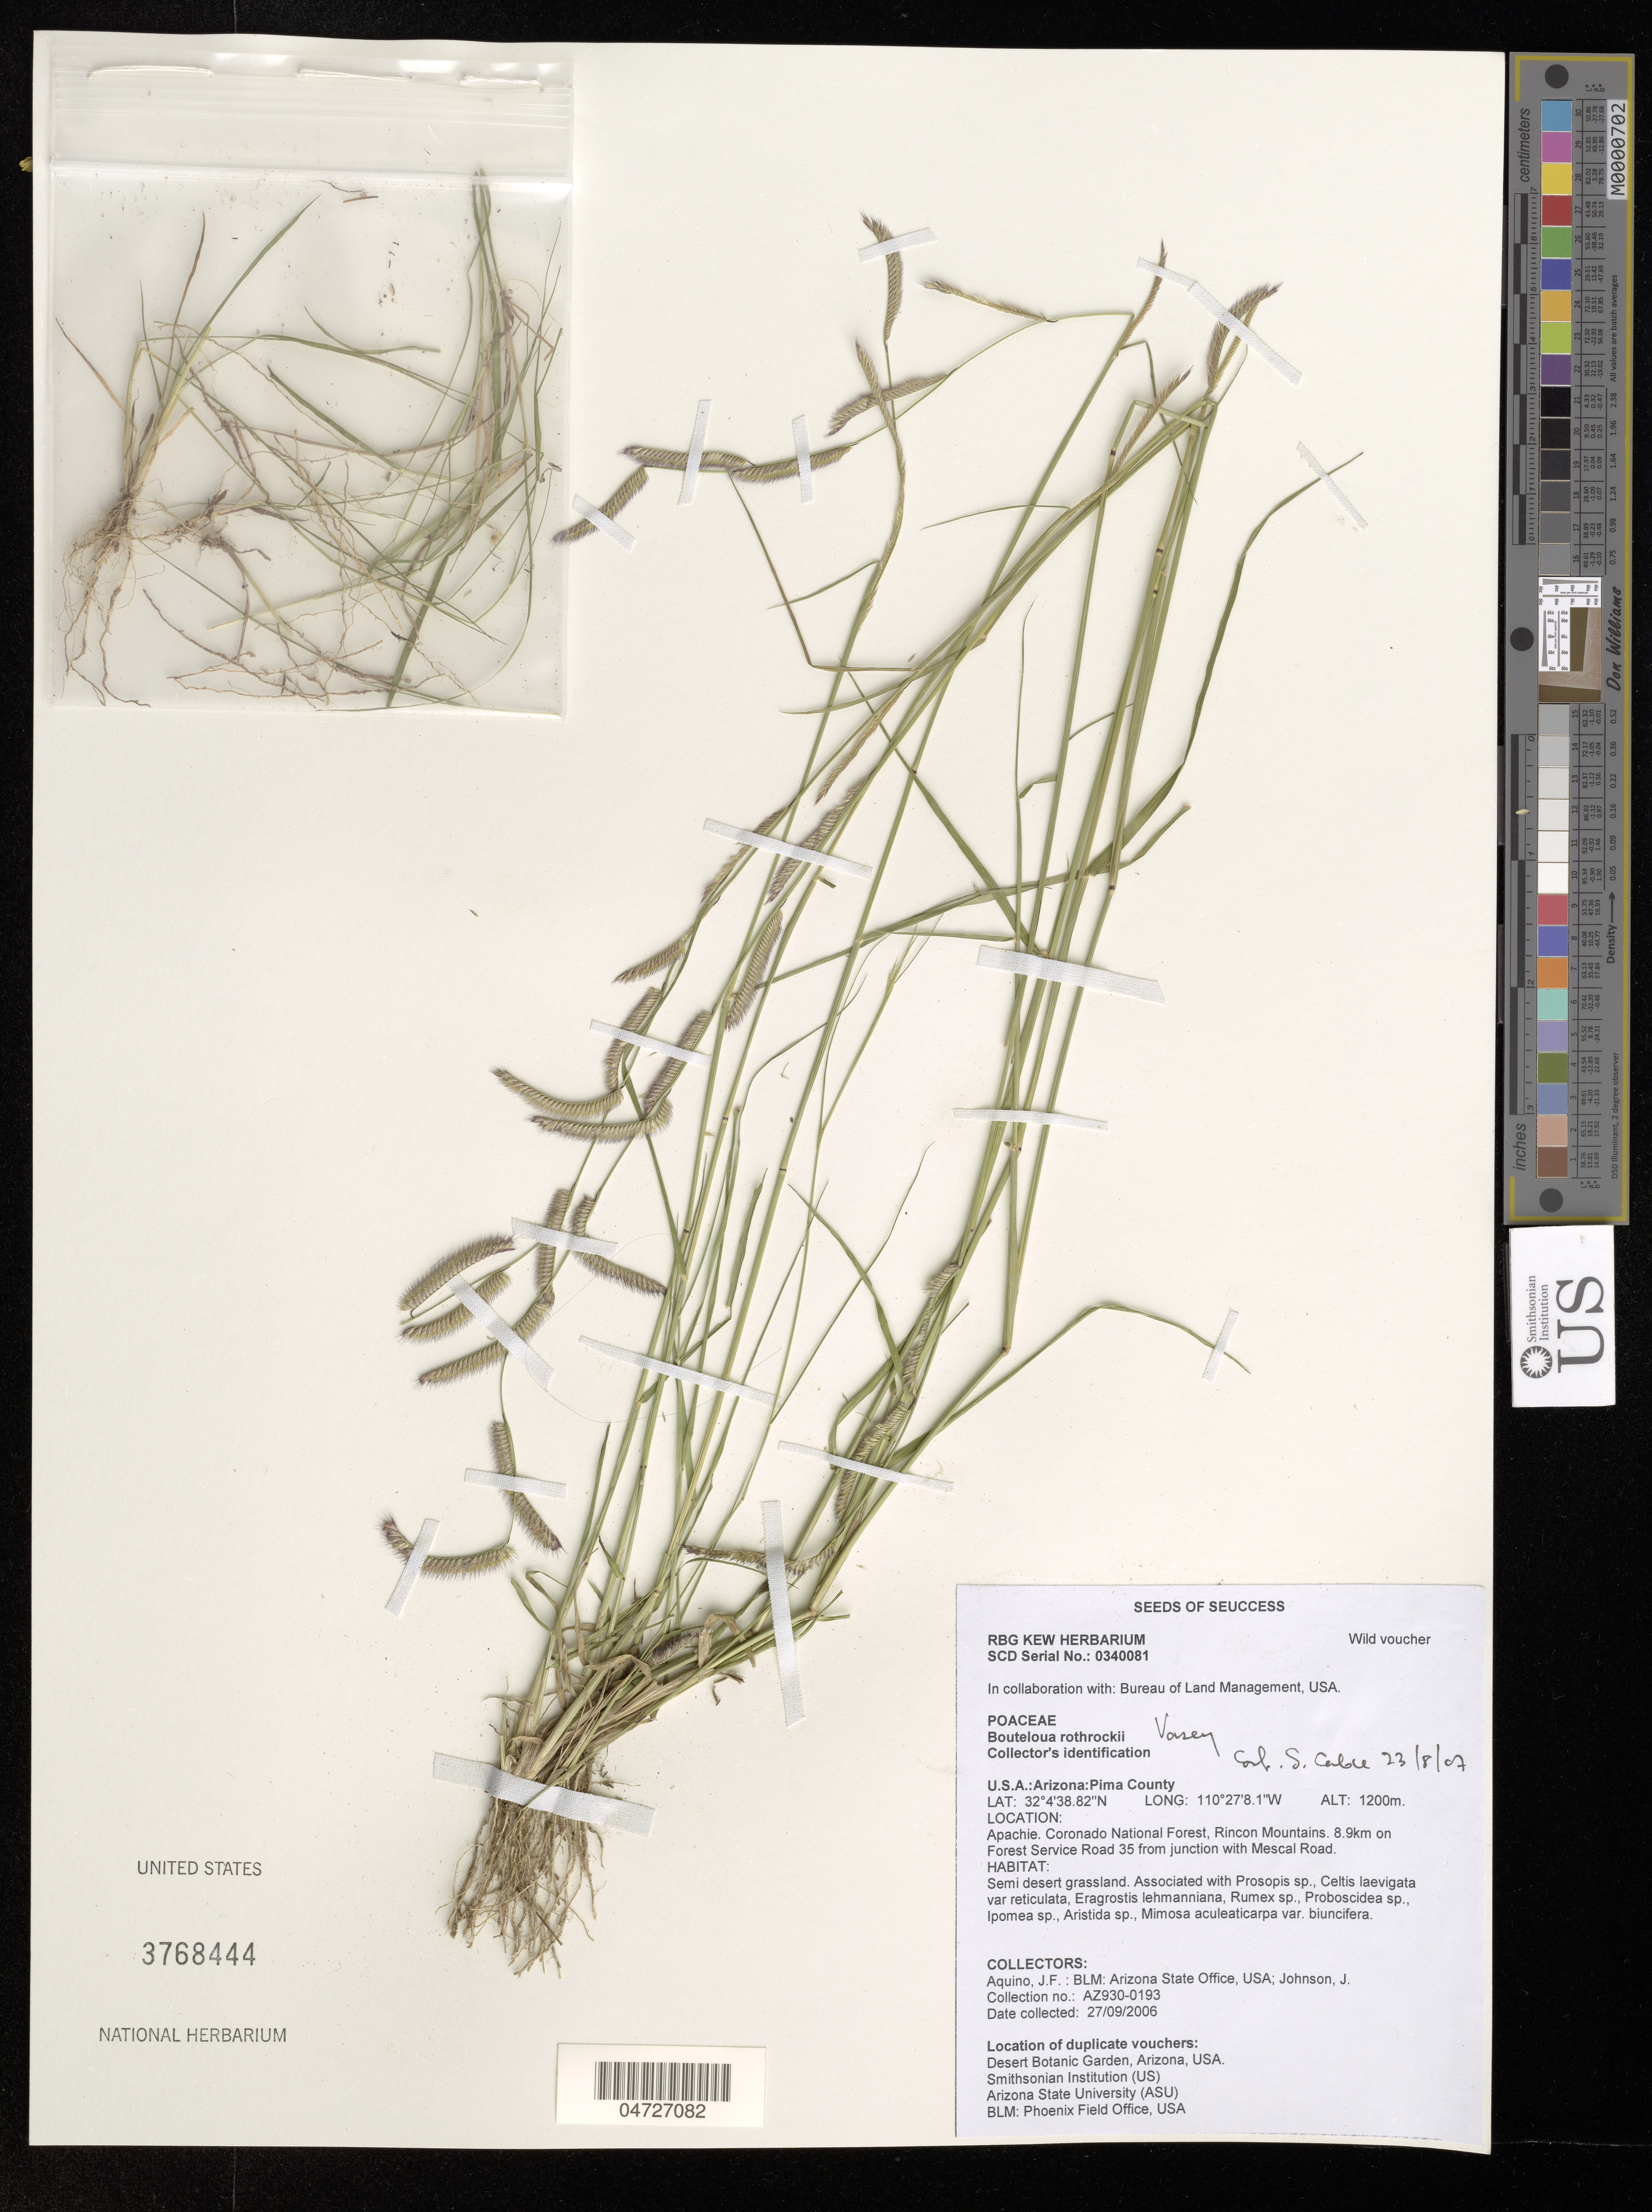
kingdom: Plantae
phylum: Tracheophyta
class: Liliopsida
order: Poales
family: Poaceae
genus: Bouteloua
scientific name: Bouteloua rothrockii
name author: Vasey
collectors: J. Aquino & J. Johnson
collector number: AZ930-0193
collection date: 2006-09-27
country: United States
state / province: Arizona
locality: Pima County. Apachie. Coronado National Forest, Rincon Mountains. 8.9km on Forest Service Road 35 from junction with Mescal Road.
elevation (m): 1200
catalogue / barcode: US 3768444